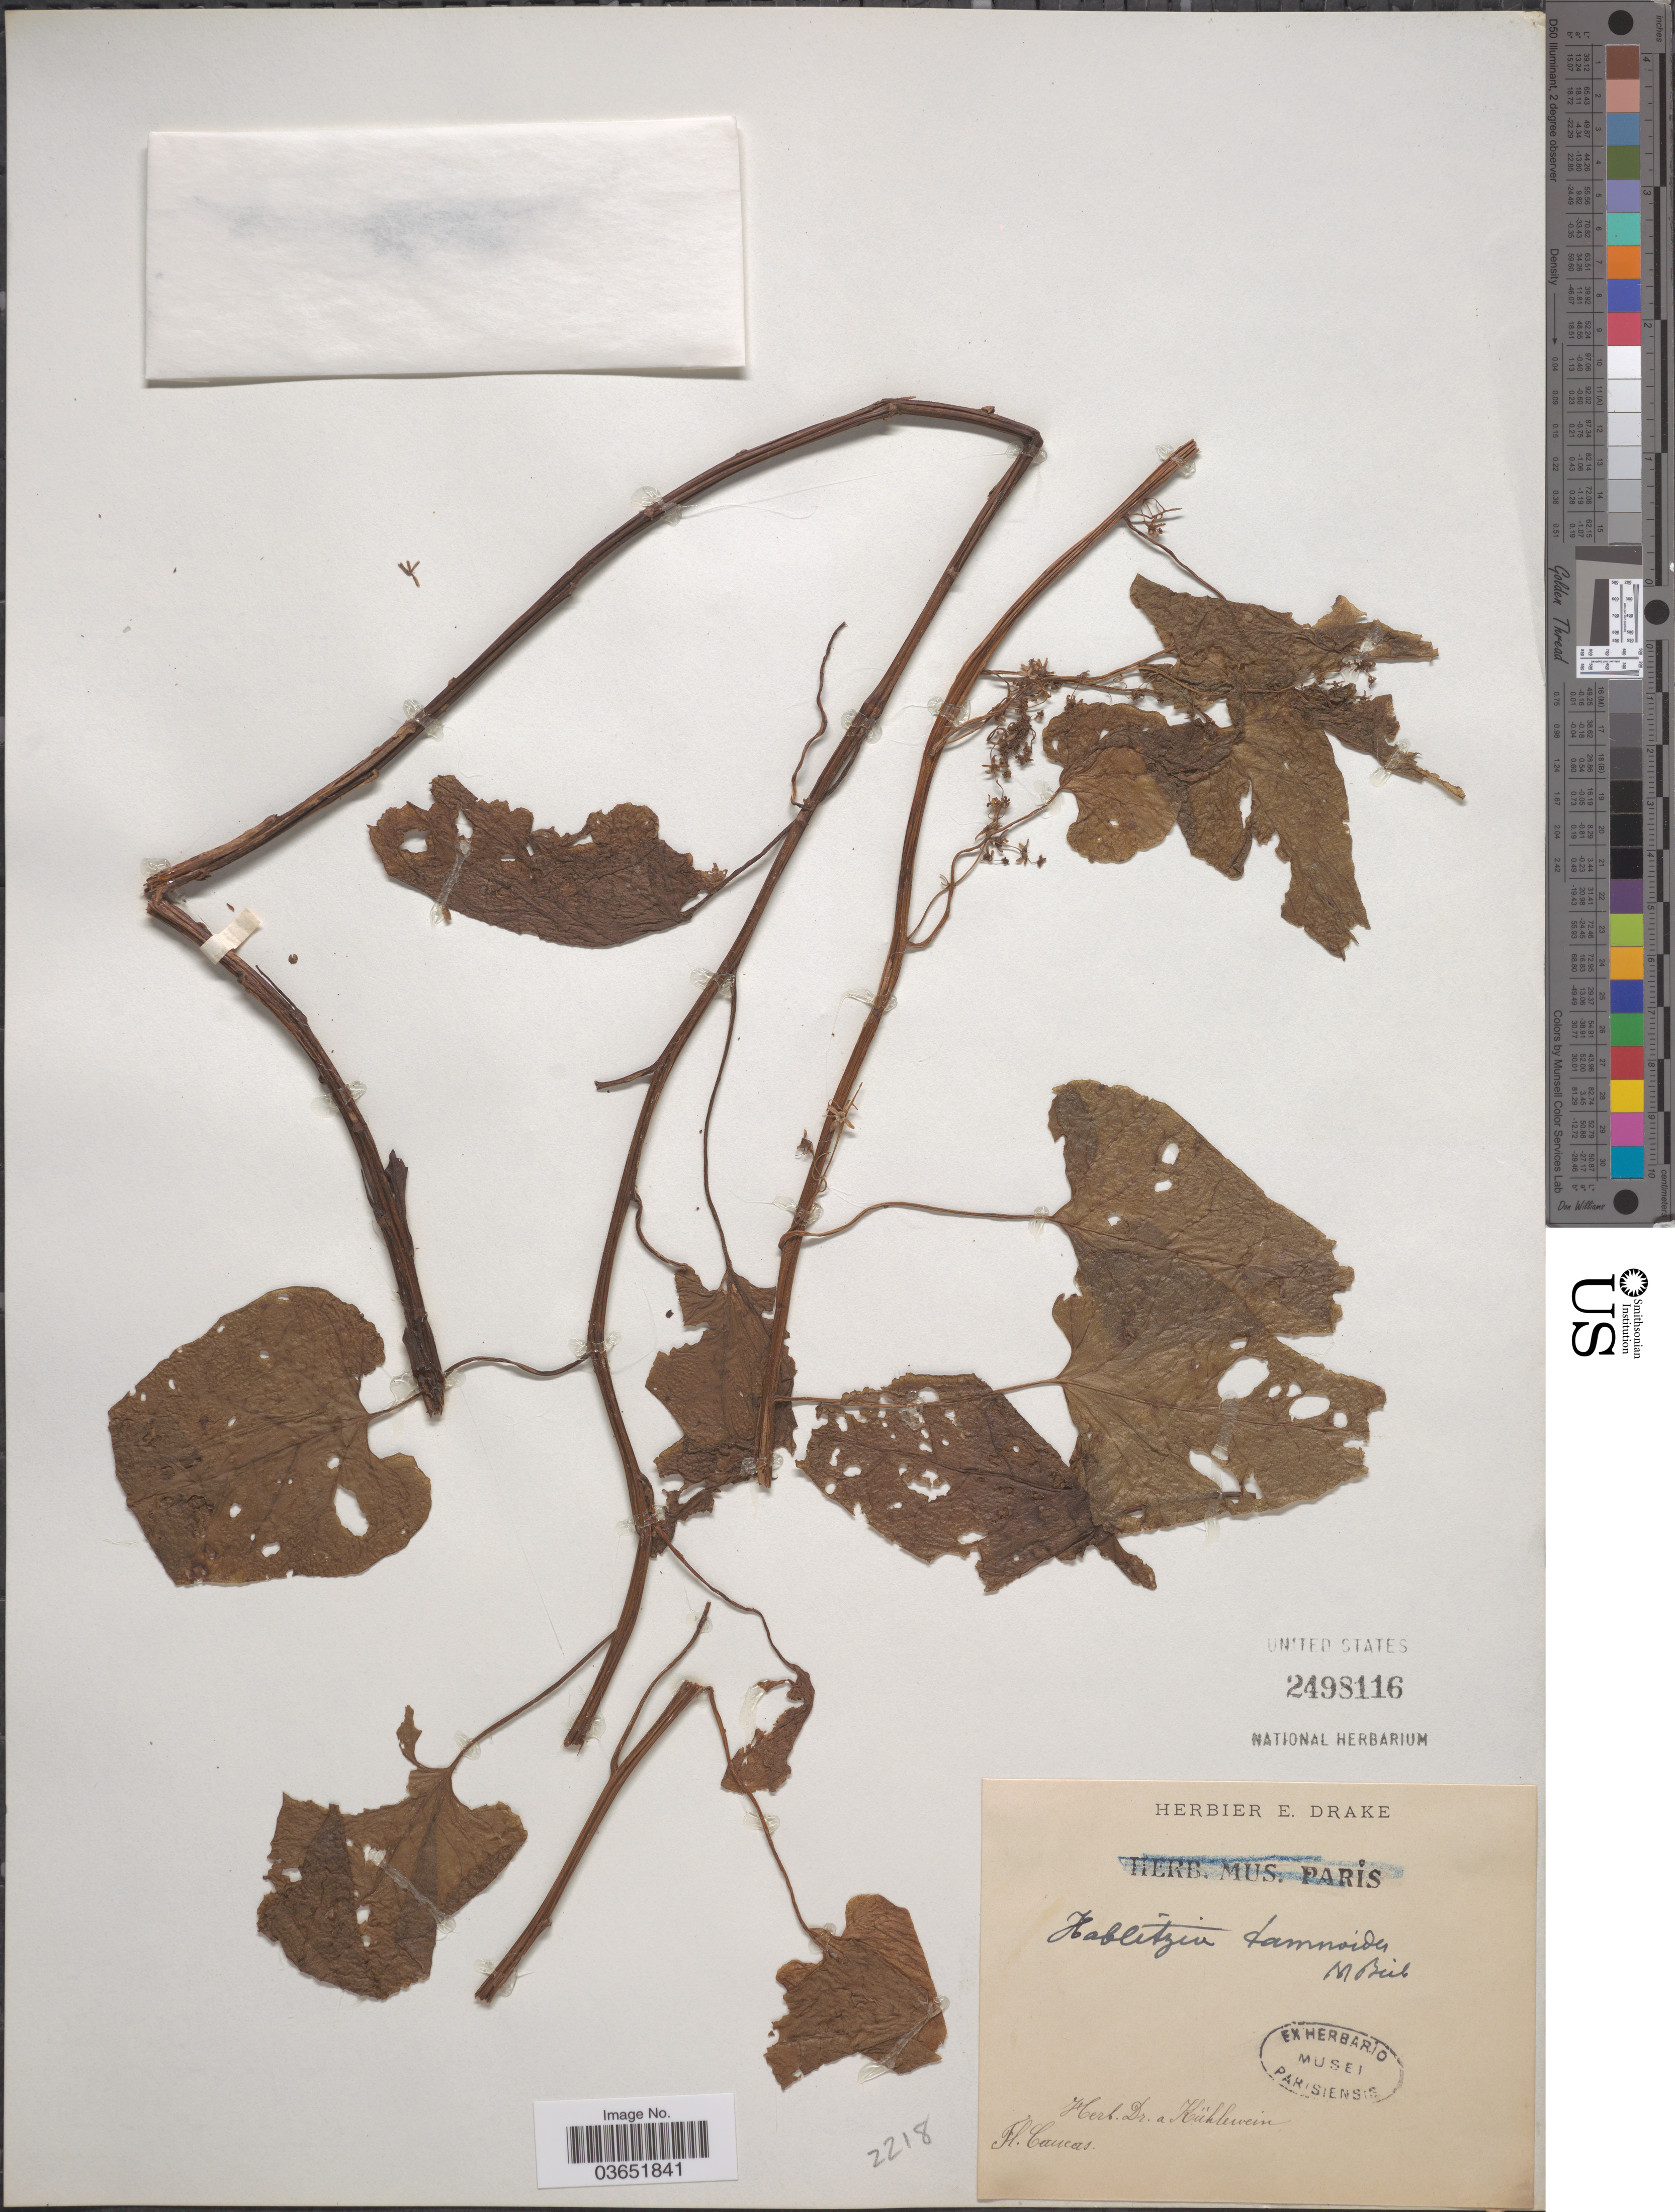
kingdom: Plantae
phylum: Tracheophyta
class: Magnoliopsida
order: Caryophyllales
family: Amaranthaceae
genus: Hablitzia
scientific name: Hablitzia tamnoides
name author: M. Bieb.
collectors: ex herb. Dr. A. Kühlewein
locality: Caucas.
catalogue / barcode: US 2498116